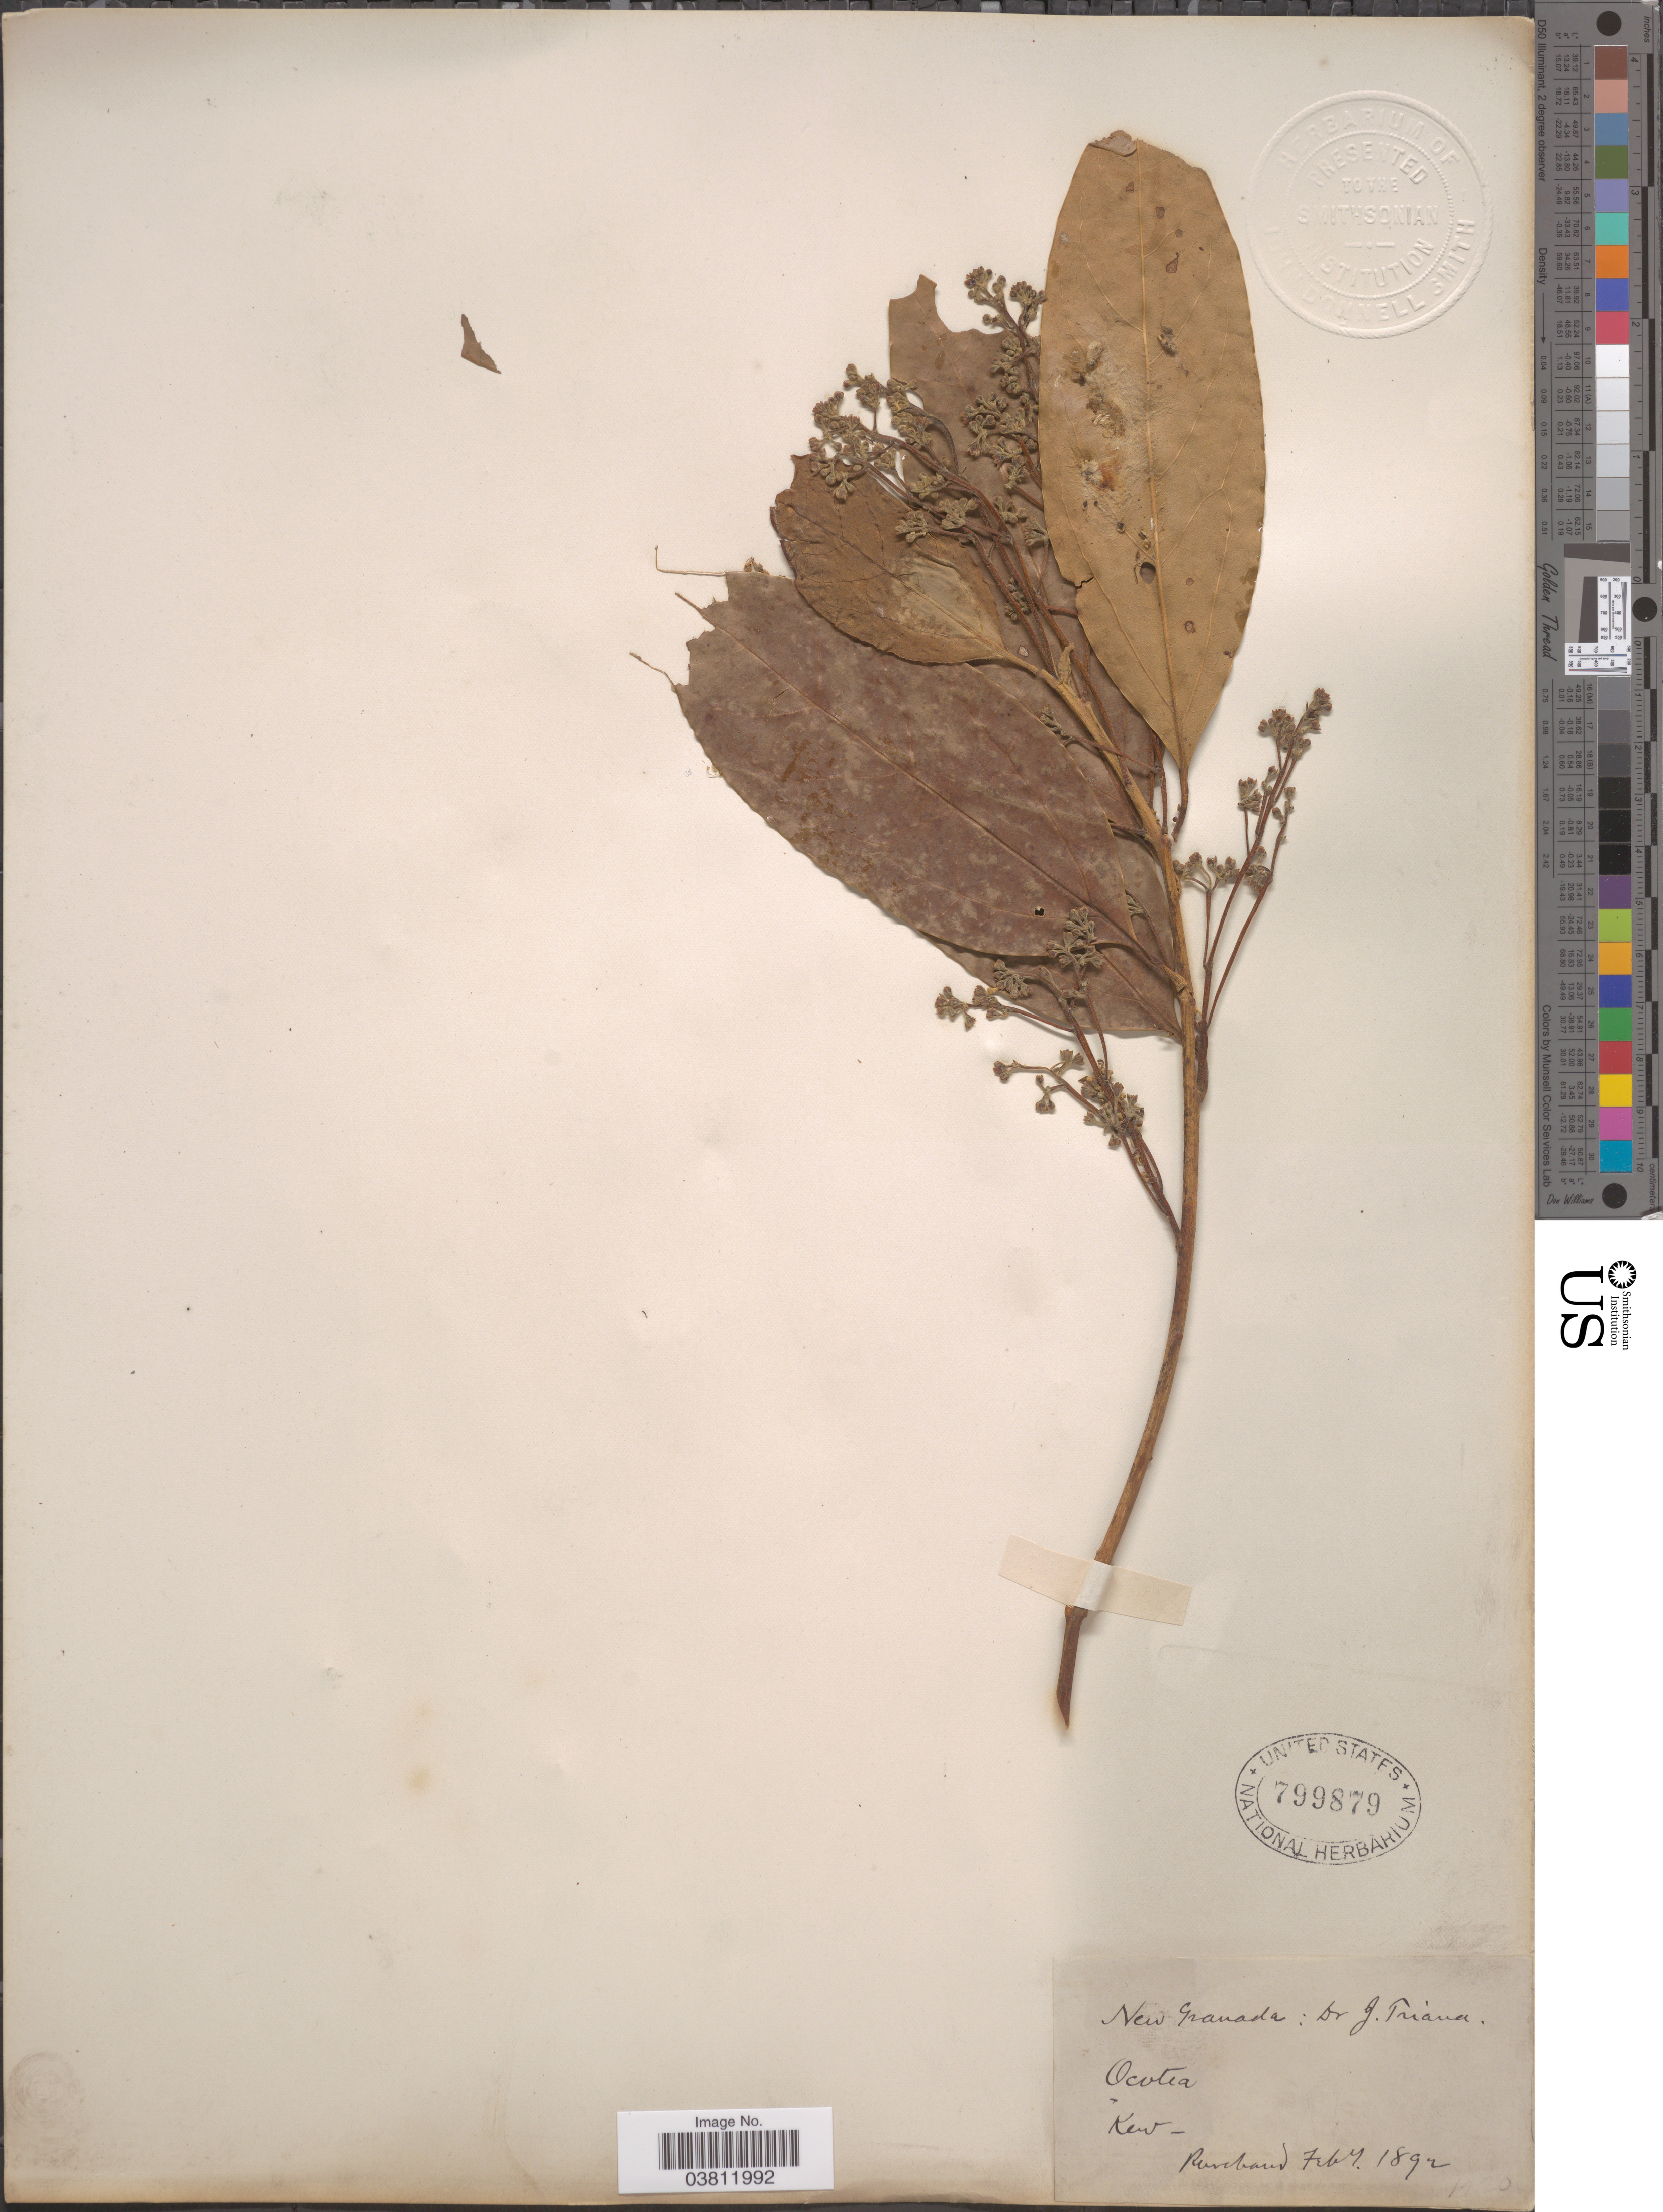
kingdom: Plantae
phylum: Tracheophyta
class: Magnoliopsida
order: Laurales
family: Lauraceae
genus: Phoebe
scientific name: Phoebe cinnamomifolia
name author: (Kunth) Nees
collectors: J. Triana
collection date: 1892-02-04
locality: New Granada. Riverbend.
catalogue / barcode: US 799879